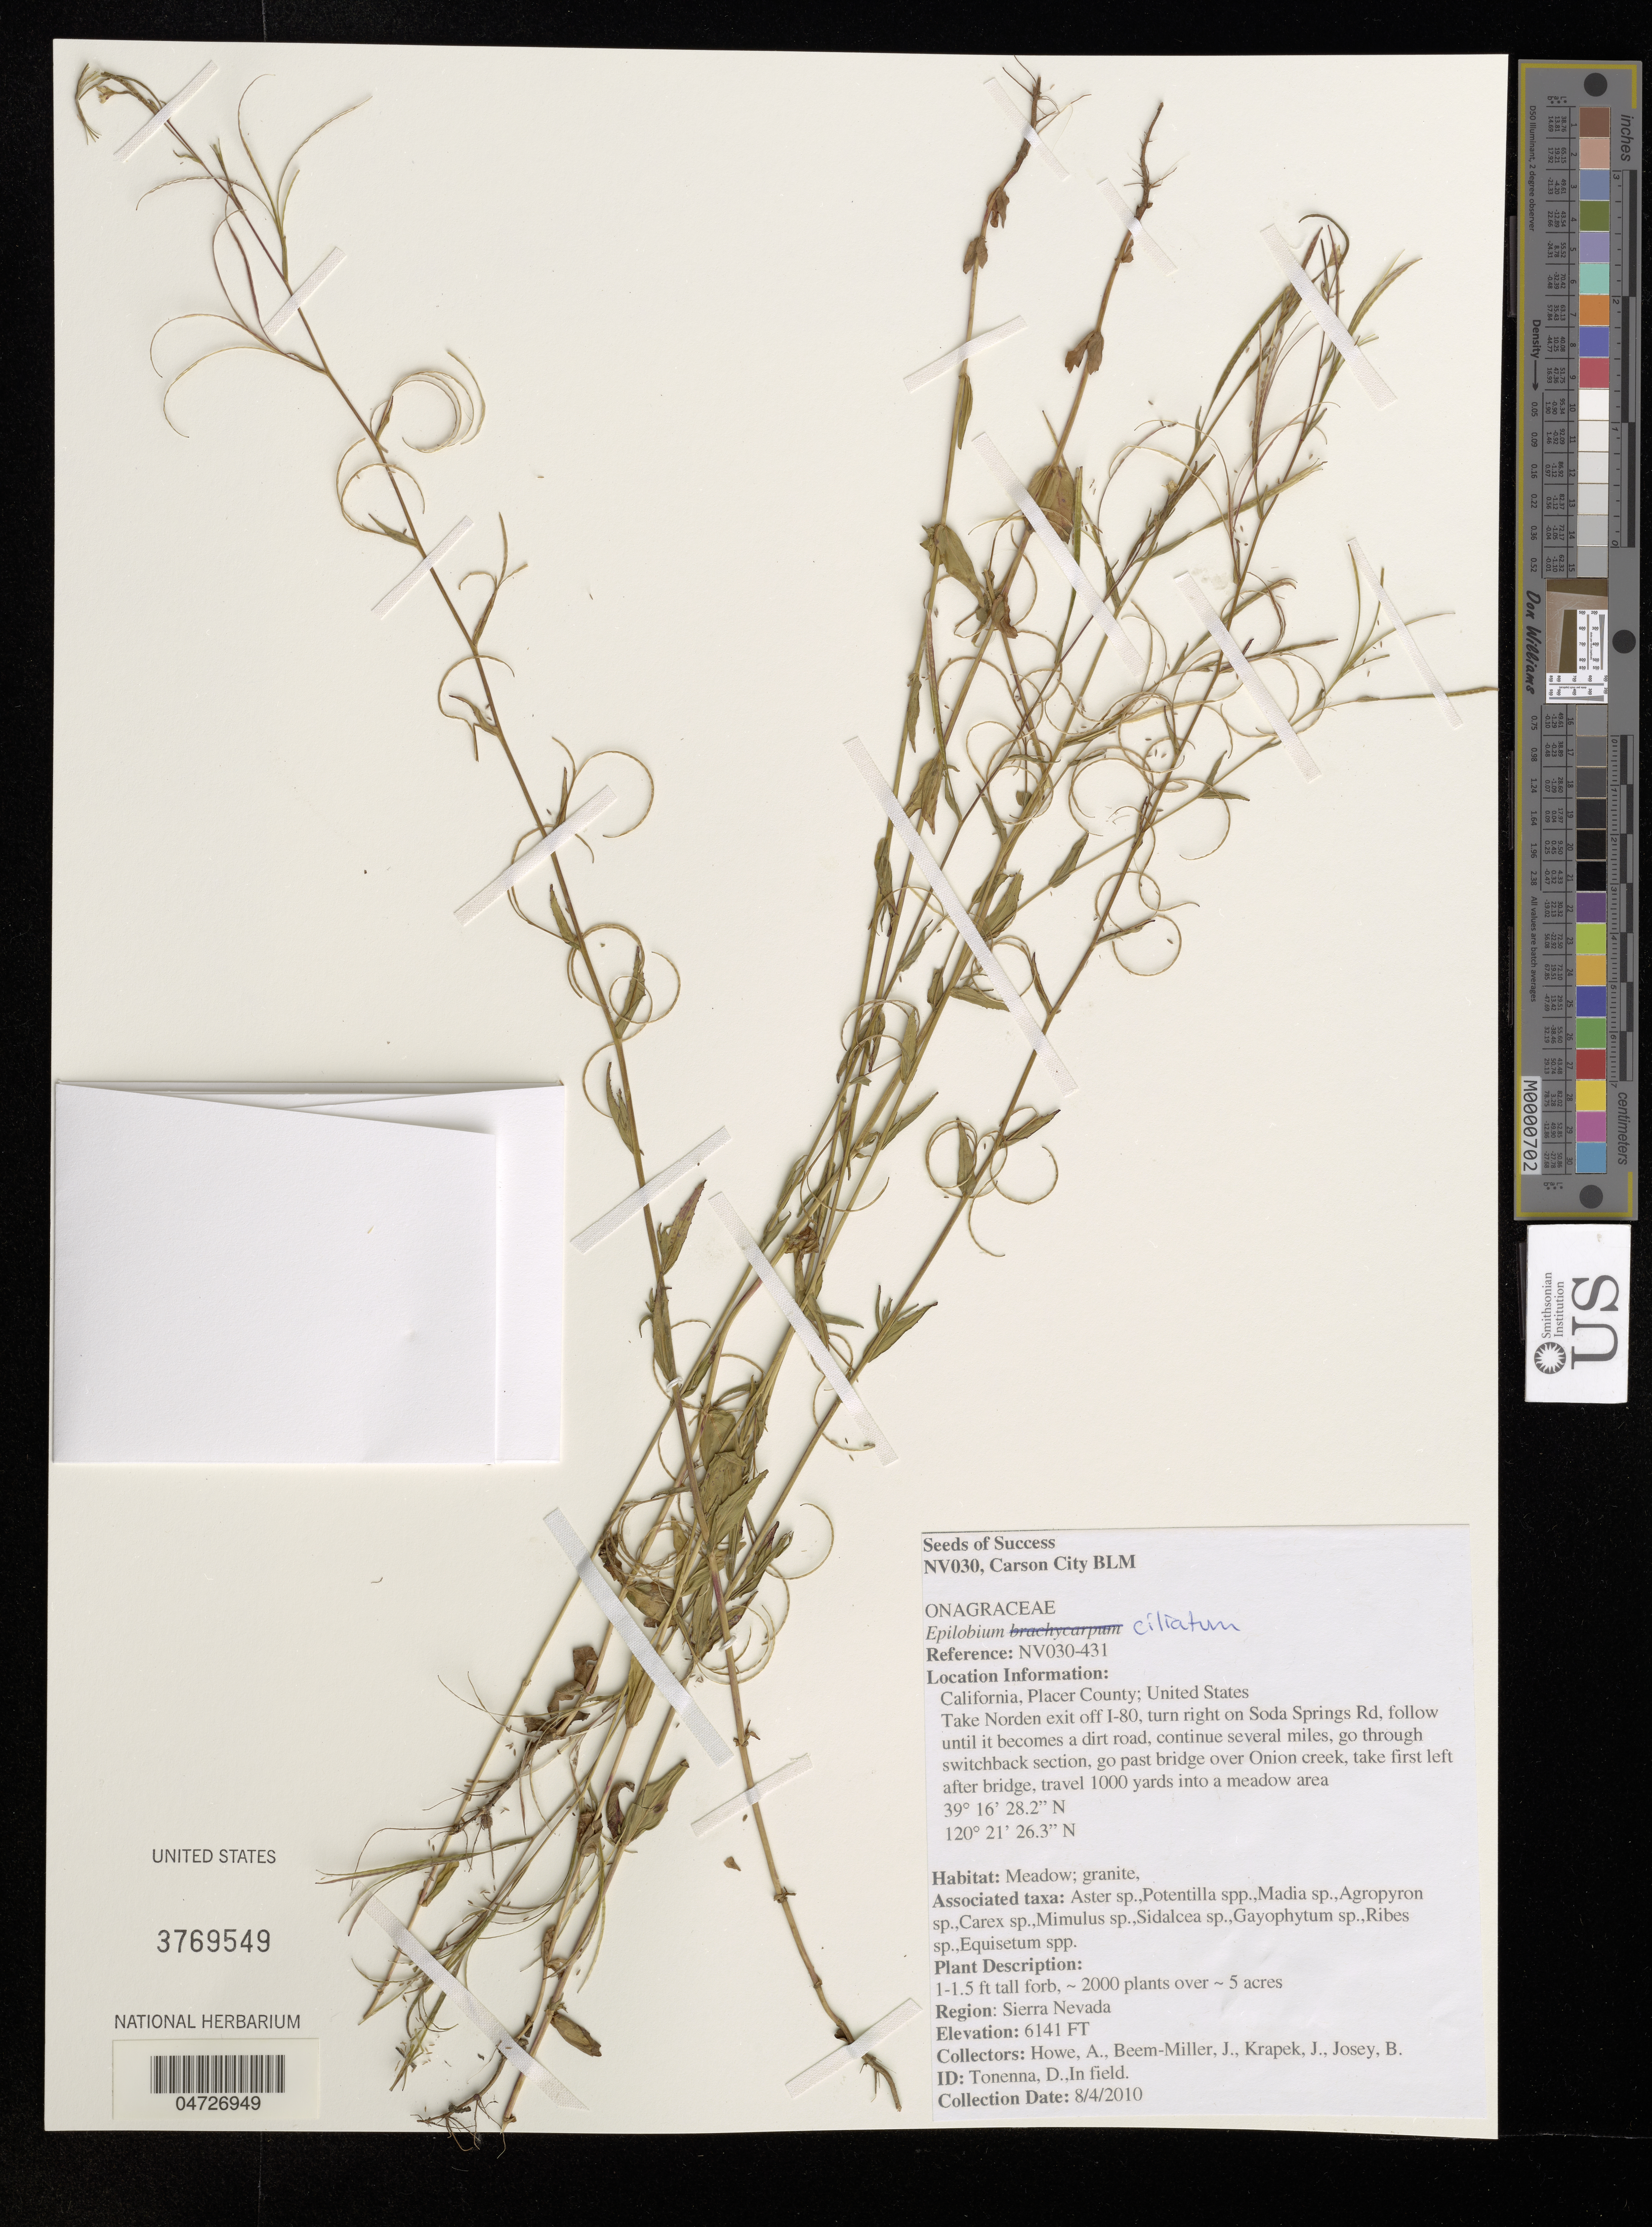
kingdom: Plantae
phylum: Tracheophyta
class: Magnoliopsida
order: Myrtales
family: Onagraceae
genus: Epilobium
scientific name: Epilobium ciliatum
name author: Raf.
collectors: A. Howe, J. Beem-Miller, J. Krapek & B. Josey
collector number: NV030-431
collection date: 2010-04-08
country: United States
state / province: California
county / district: Placer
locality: Placer County. Take Norden exit off I-80, turn right on Soda Springs Rd, follow until it becomes a dirt road, continue several miles, go through switchback section, go past bridge over Onion creek, take first left after bridge, travel 1000 yards into a meadow area.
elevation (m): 1872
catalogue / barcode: US 3769549